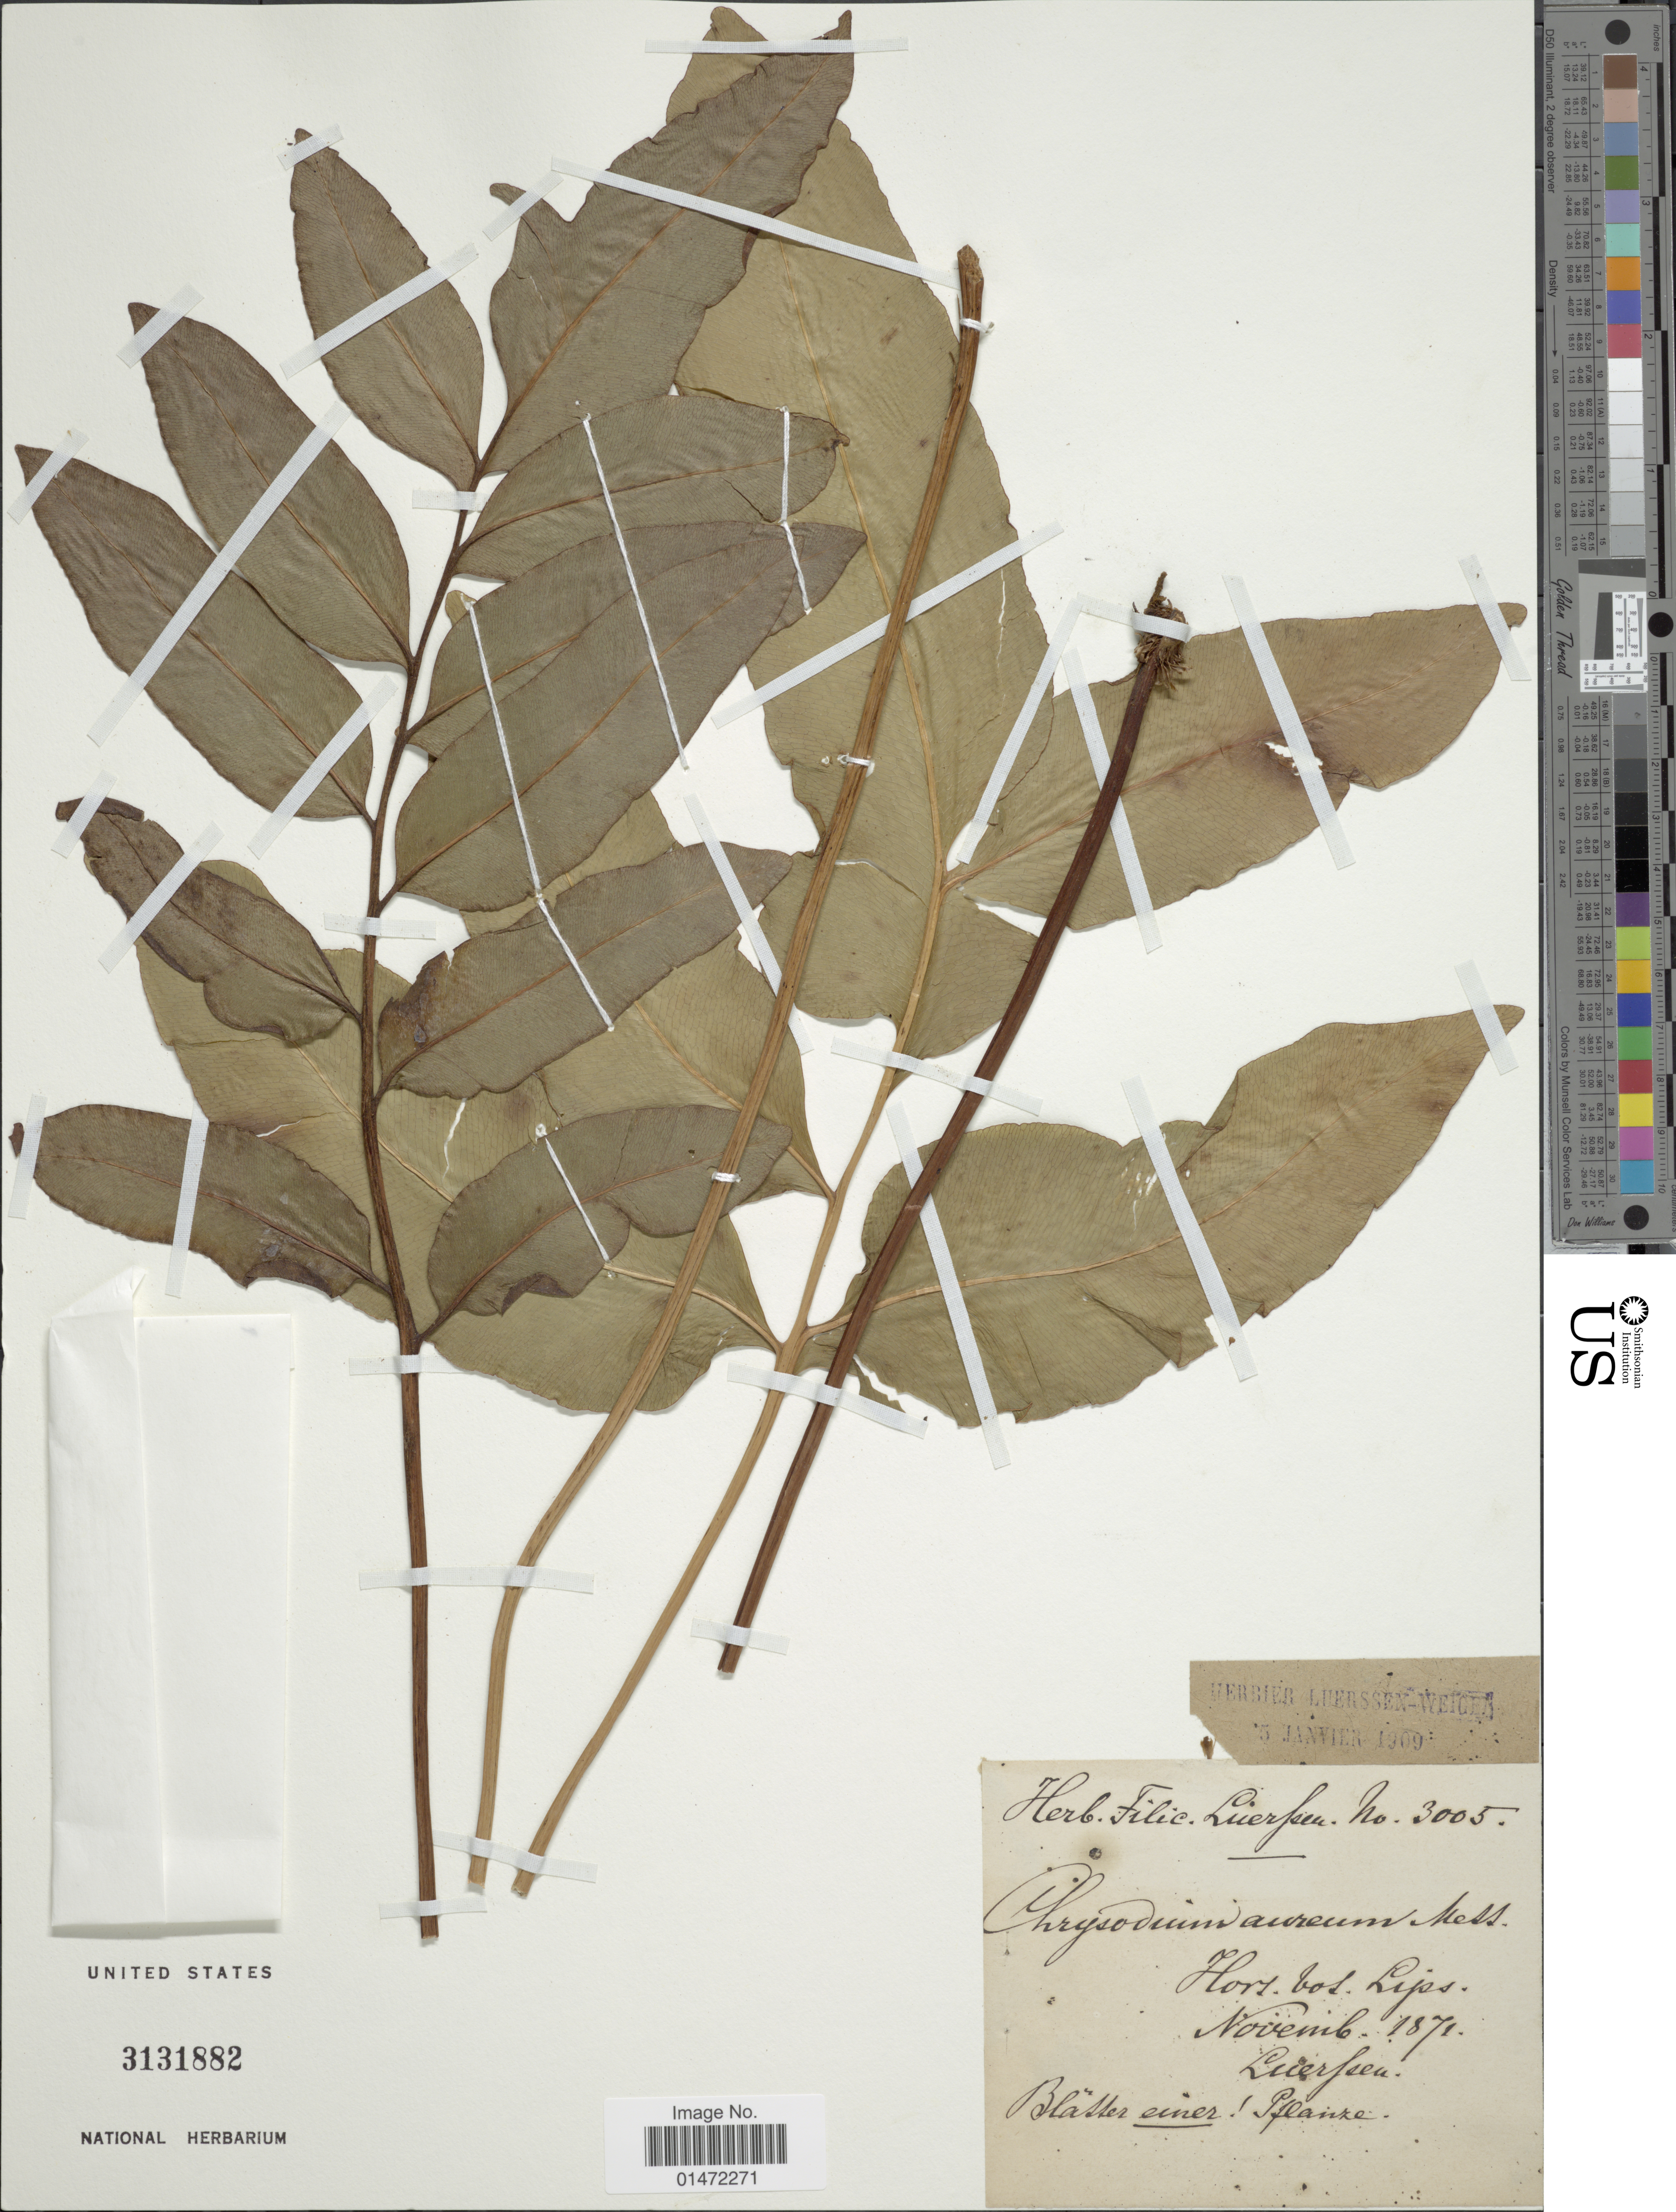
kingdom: Plantae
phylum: Tracheophyta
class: Polypodiopsida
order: Polypodiales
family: Pteridaceae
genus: Acrostichum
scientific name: Acrostichum aureum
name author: L.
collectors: Luerssen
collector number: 3005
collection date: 1871-11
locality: Hort. bot. Lips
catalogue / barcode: US 3131882